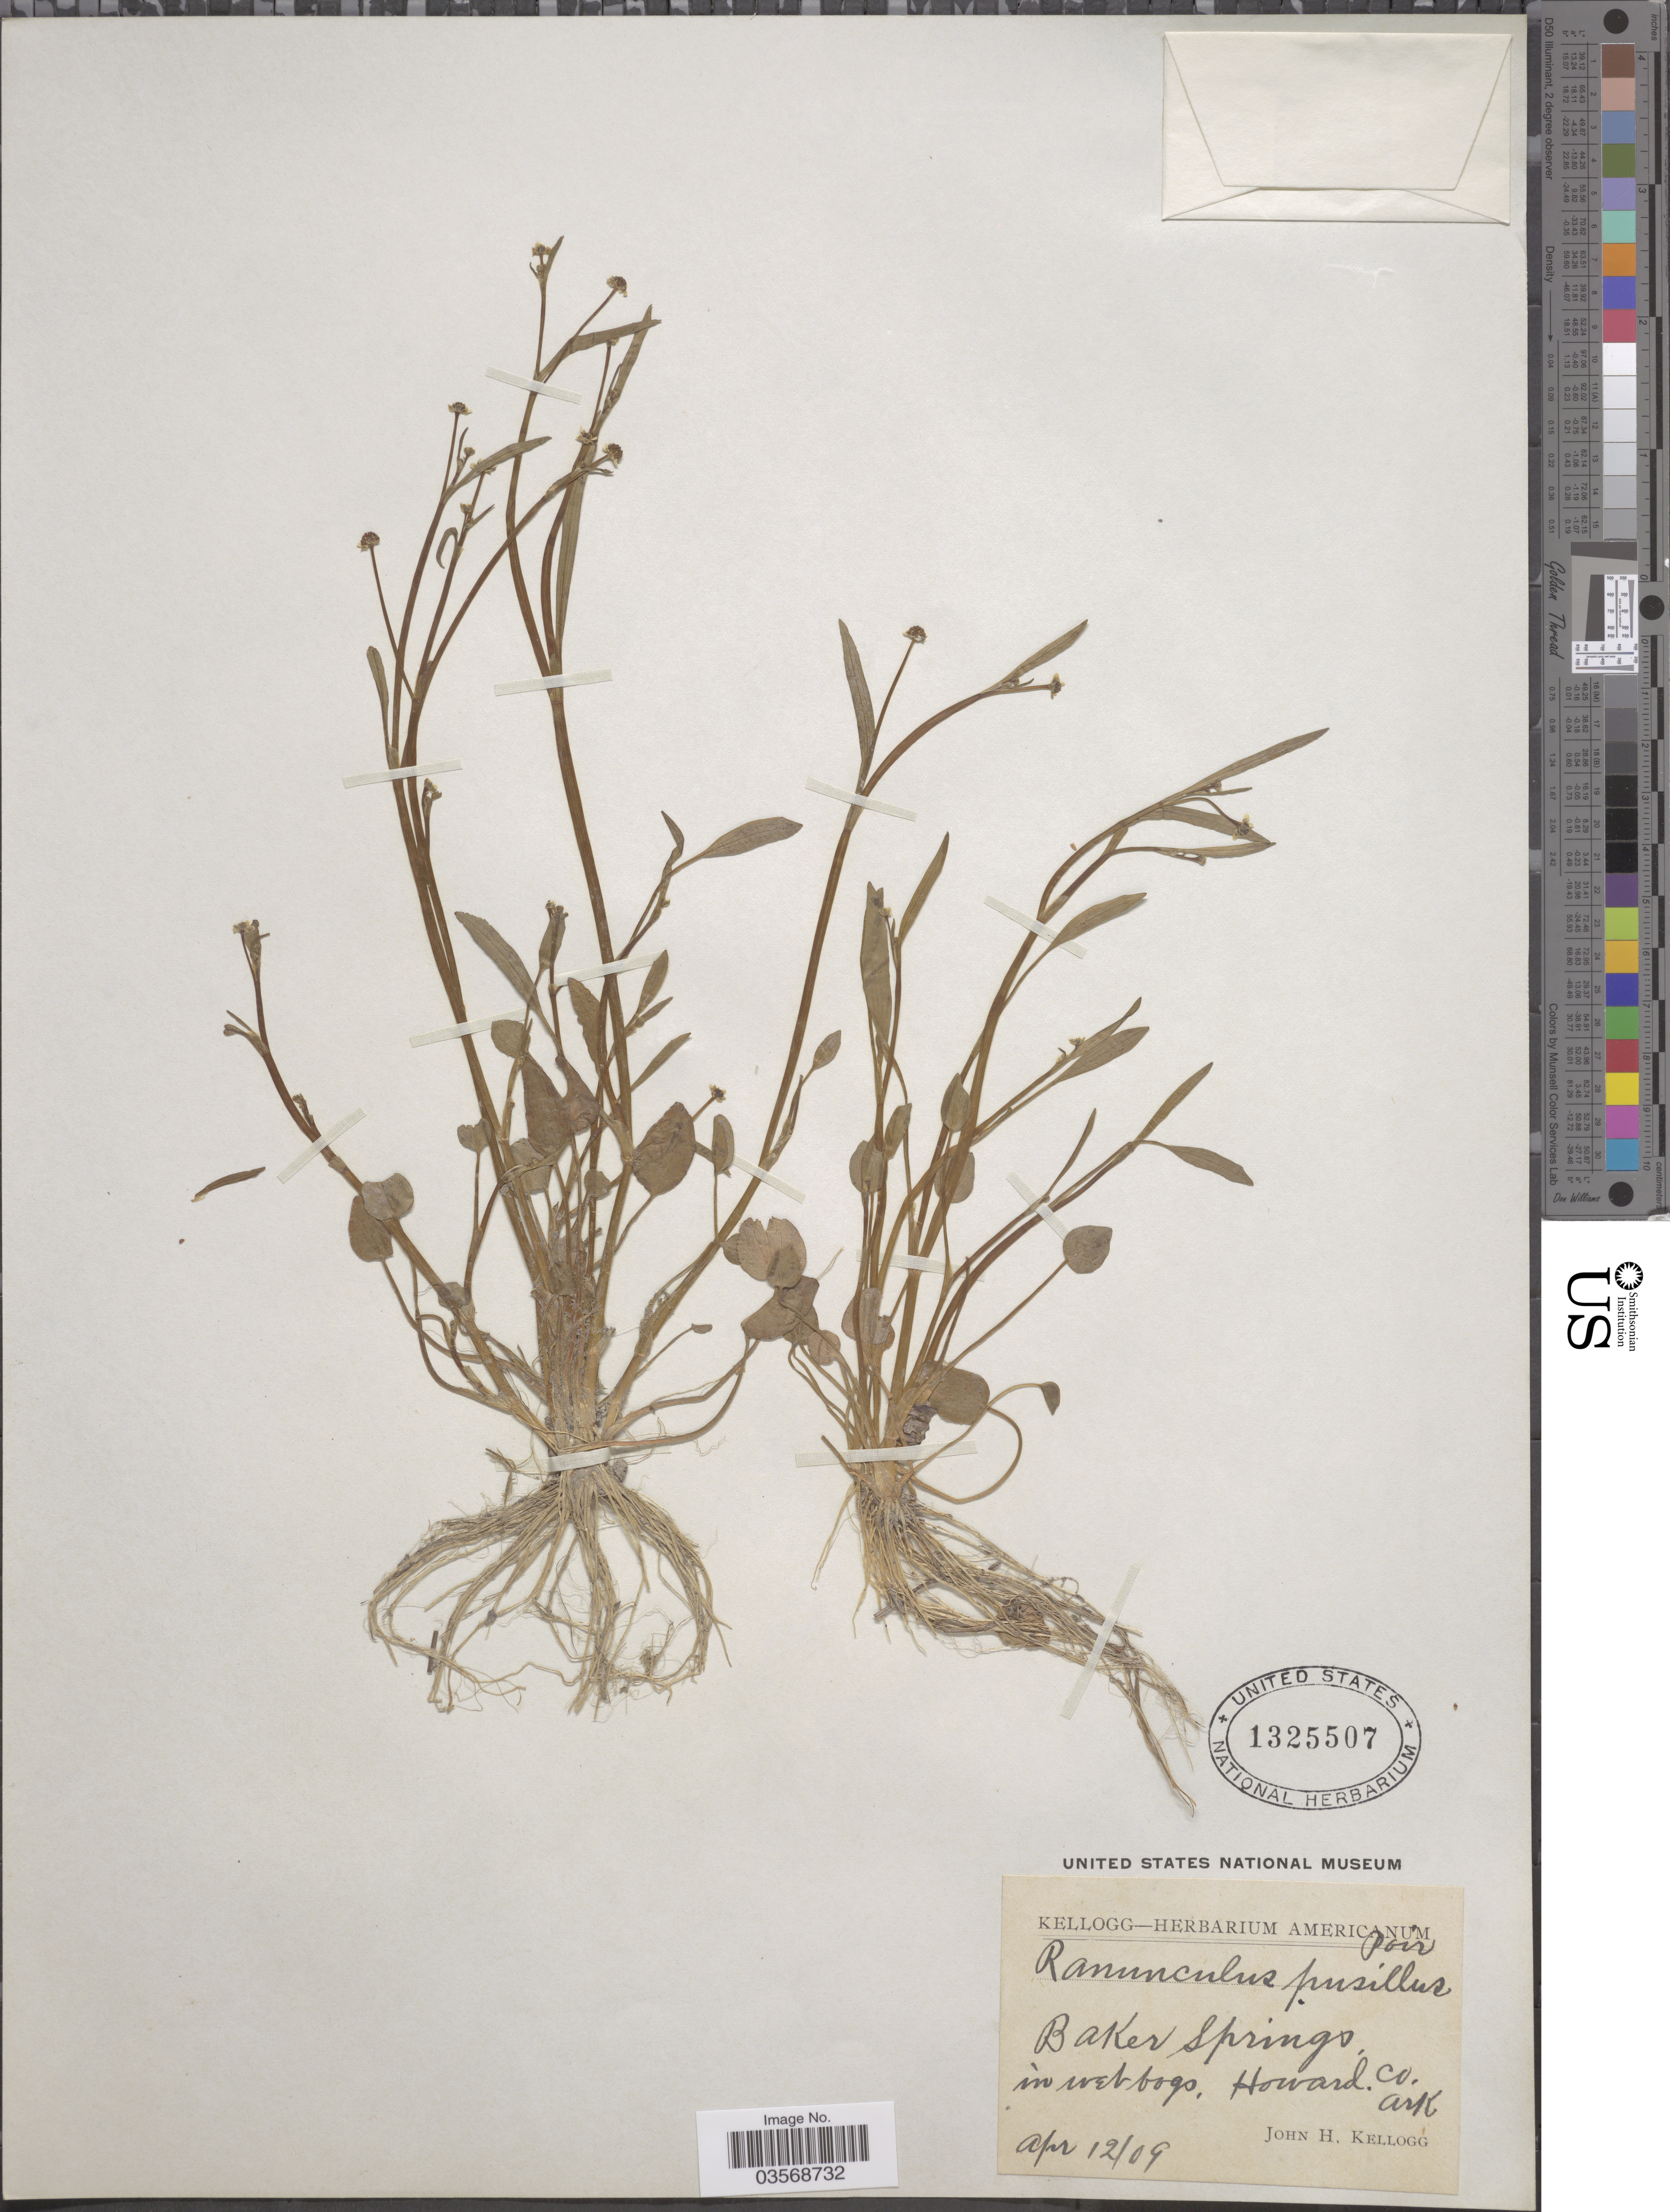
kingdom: Plantae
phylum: Tracheophyta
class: Magnoliopsida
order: Ranunculales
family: Ranunculaceae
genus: Ranunculus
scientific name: Ranunculus pusillus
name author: Poir.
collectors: J. H. Kellogg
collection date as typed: Transcribed d/m/y: 12/4/9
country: United States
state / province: Arkansas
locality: Baker Springs, in wet bogs, Howard Co.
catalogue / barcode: US 1325507